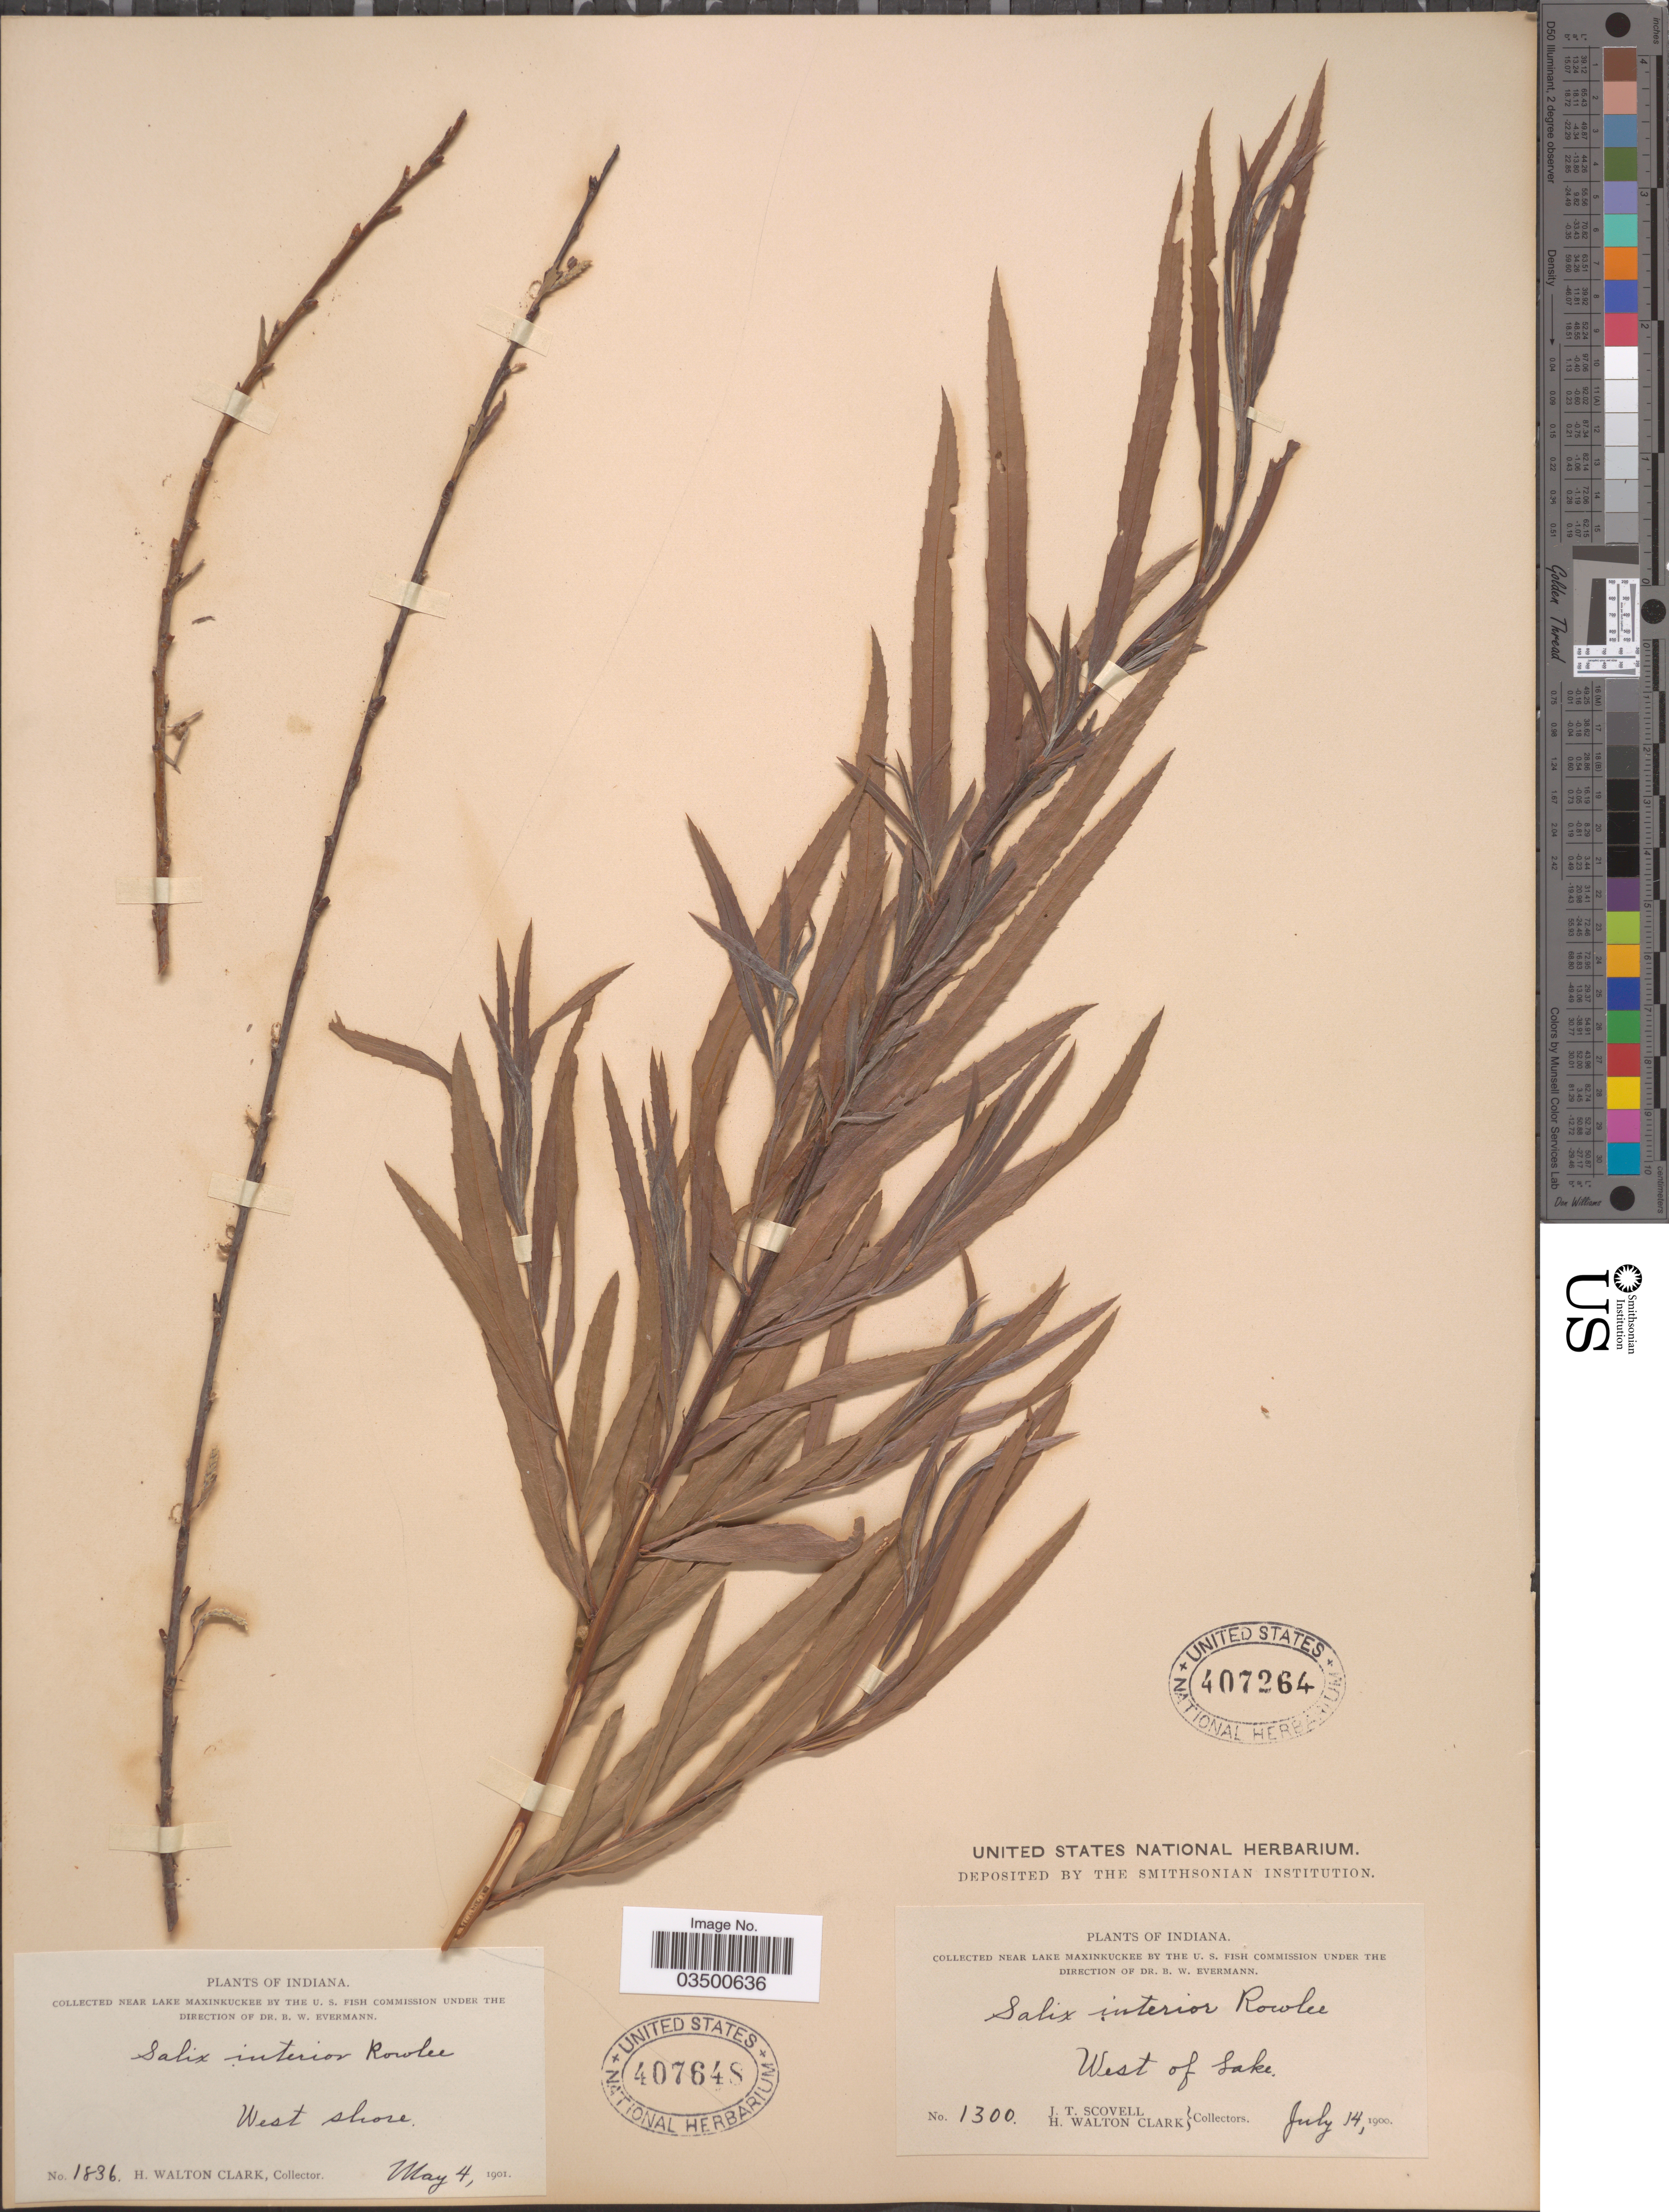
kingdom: Plantae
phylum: Tracheophyta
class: Magnoliopsida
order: Malpighiales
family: Salicaceae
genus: Salix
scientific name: Salix interior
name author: Rowlee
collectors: H. W. Clark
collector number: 1836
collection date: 1901-05-04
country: United States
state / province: Indiana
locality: Near Lake Maxinkuckee. West shore.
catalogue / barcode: US 407648